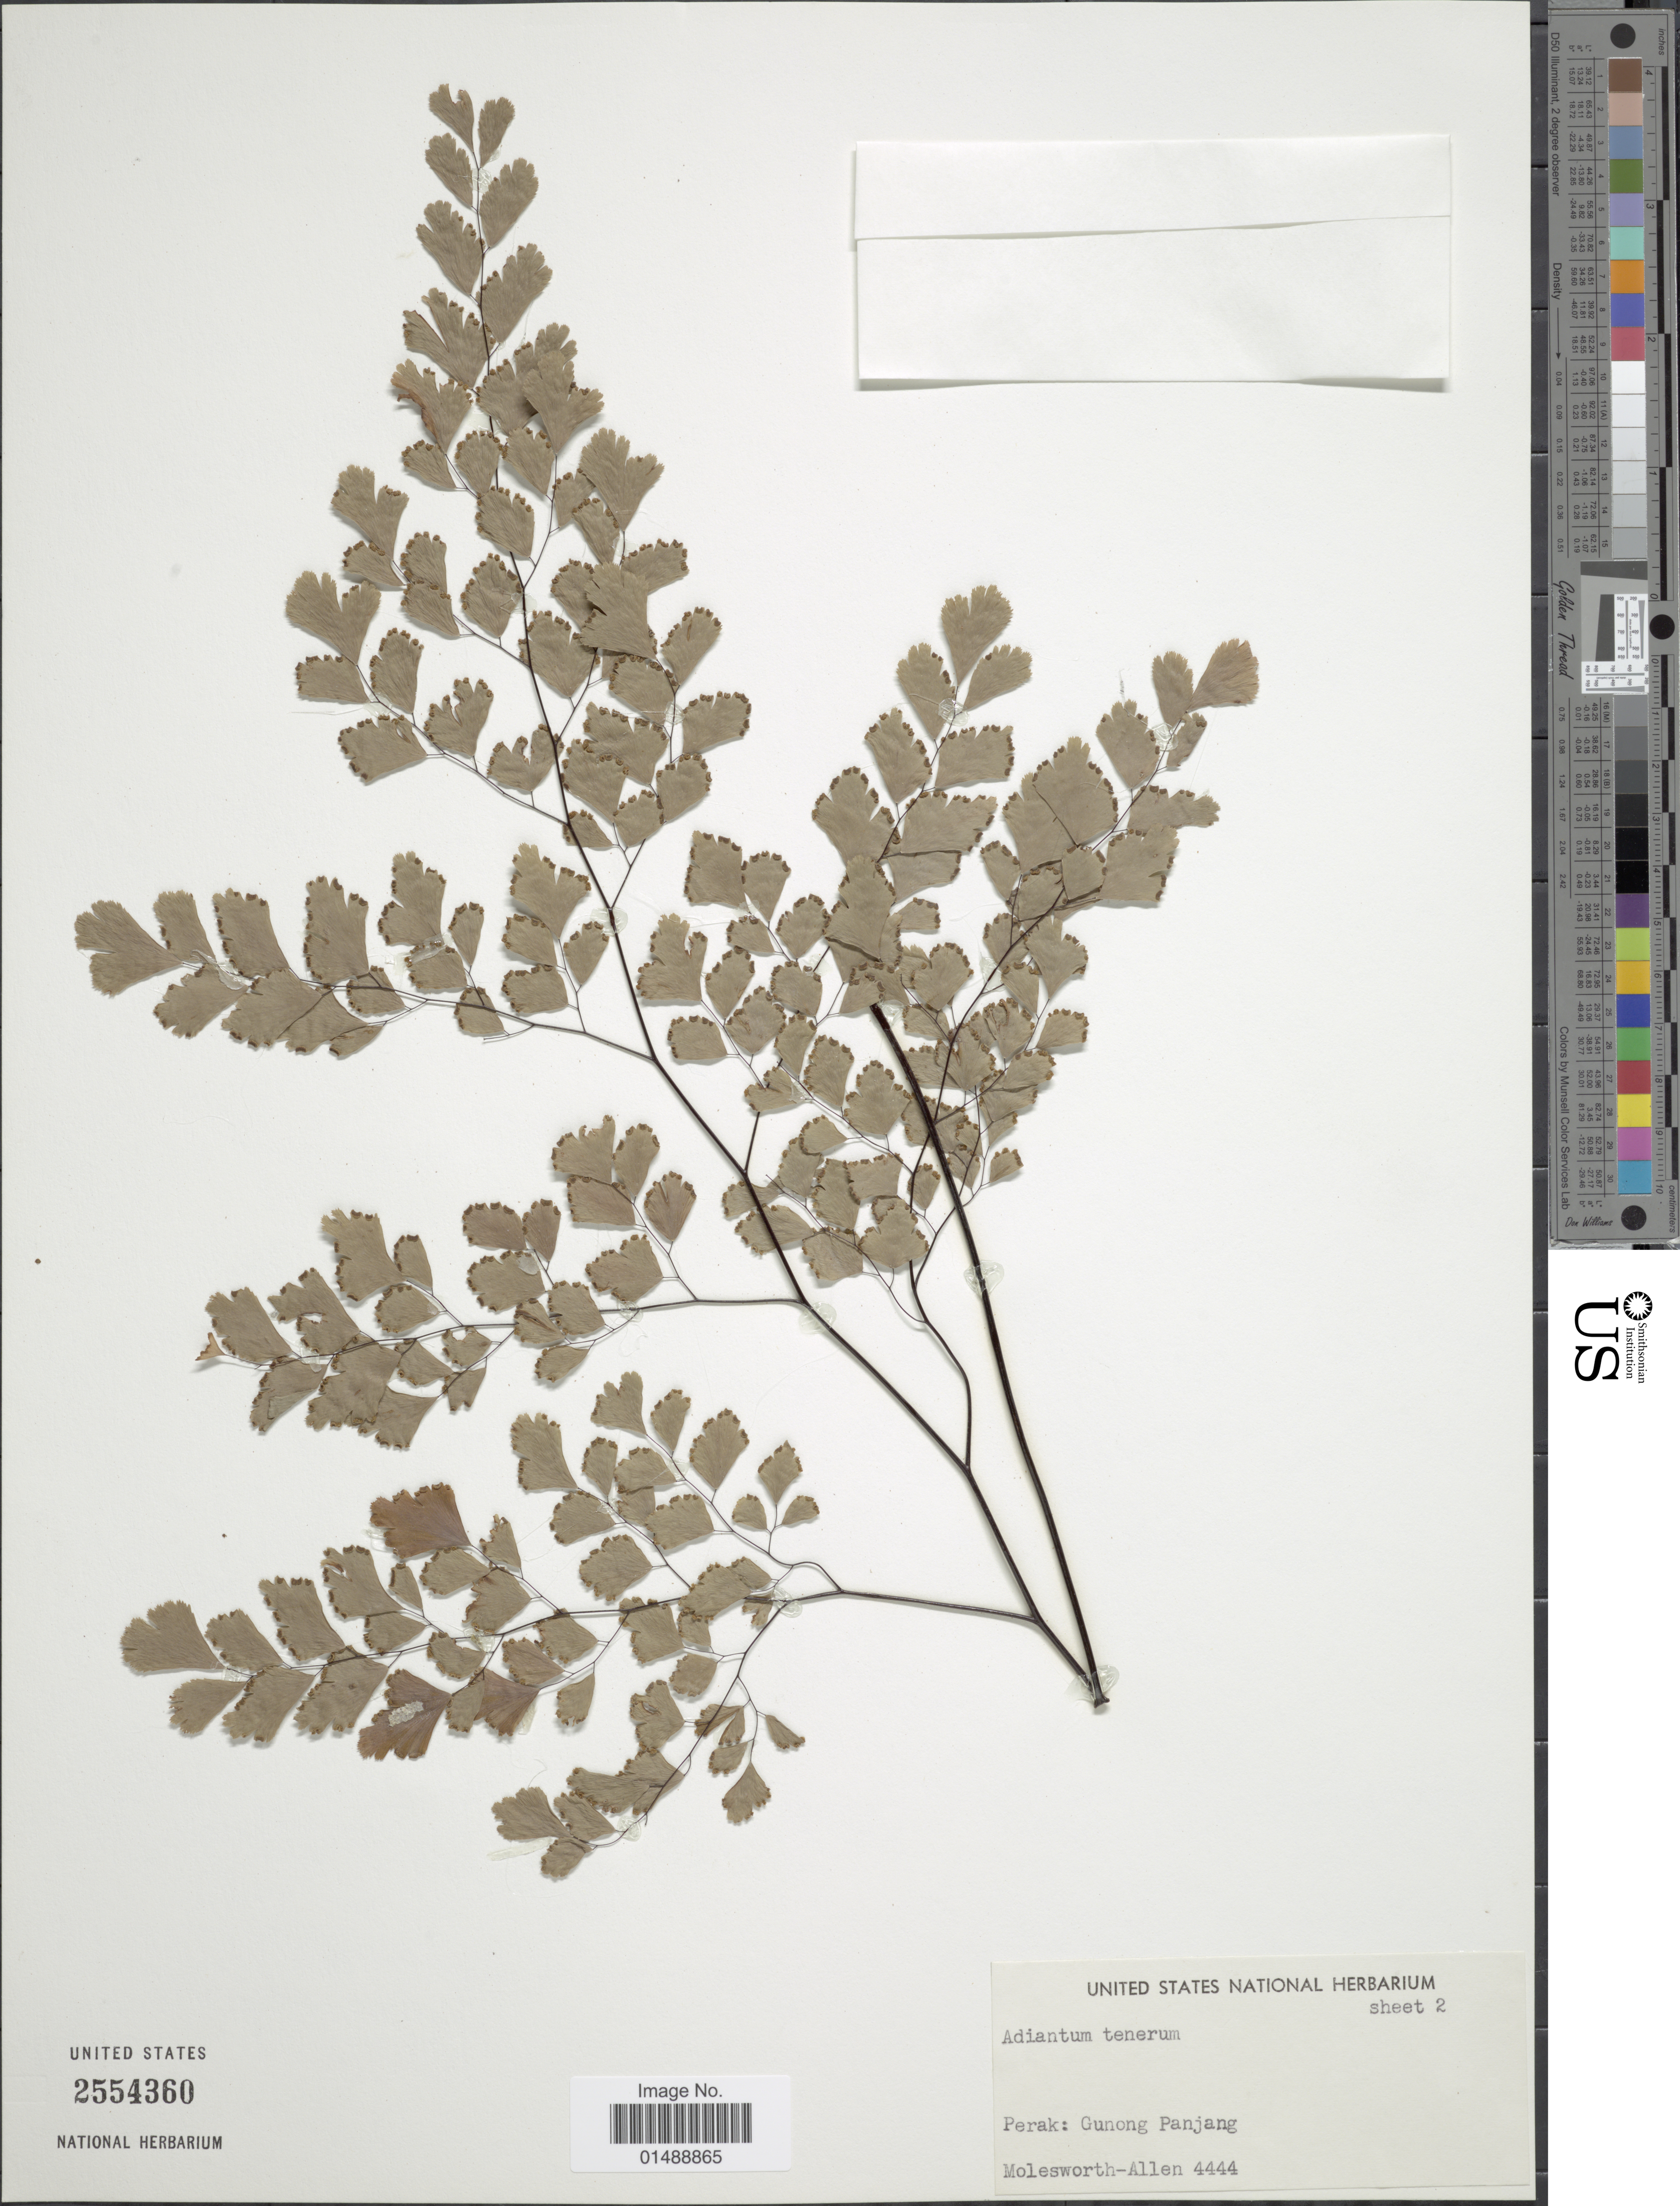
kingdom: Plantae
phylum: Tracheophyta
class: Polypodiopsida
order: Polypodiales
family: Pteridaceae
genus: Adiantum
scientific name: Adiantum tenerum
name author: Sw.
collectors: B. E. G. Molesworth-Allen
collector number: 4444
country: Malaysia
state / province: Perak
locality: Gunong Panjang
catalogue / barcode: US 2554360